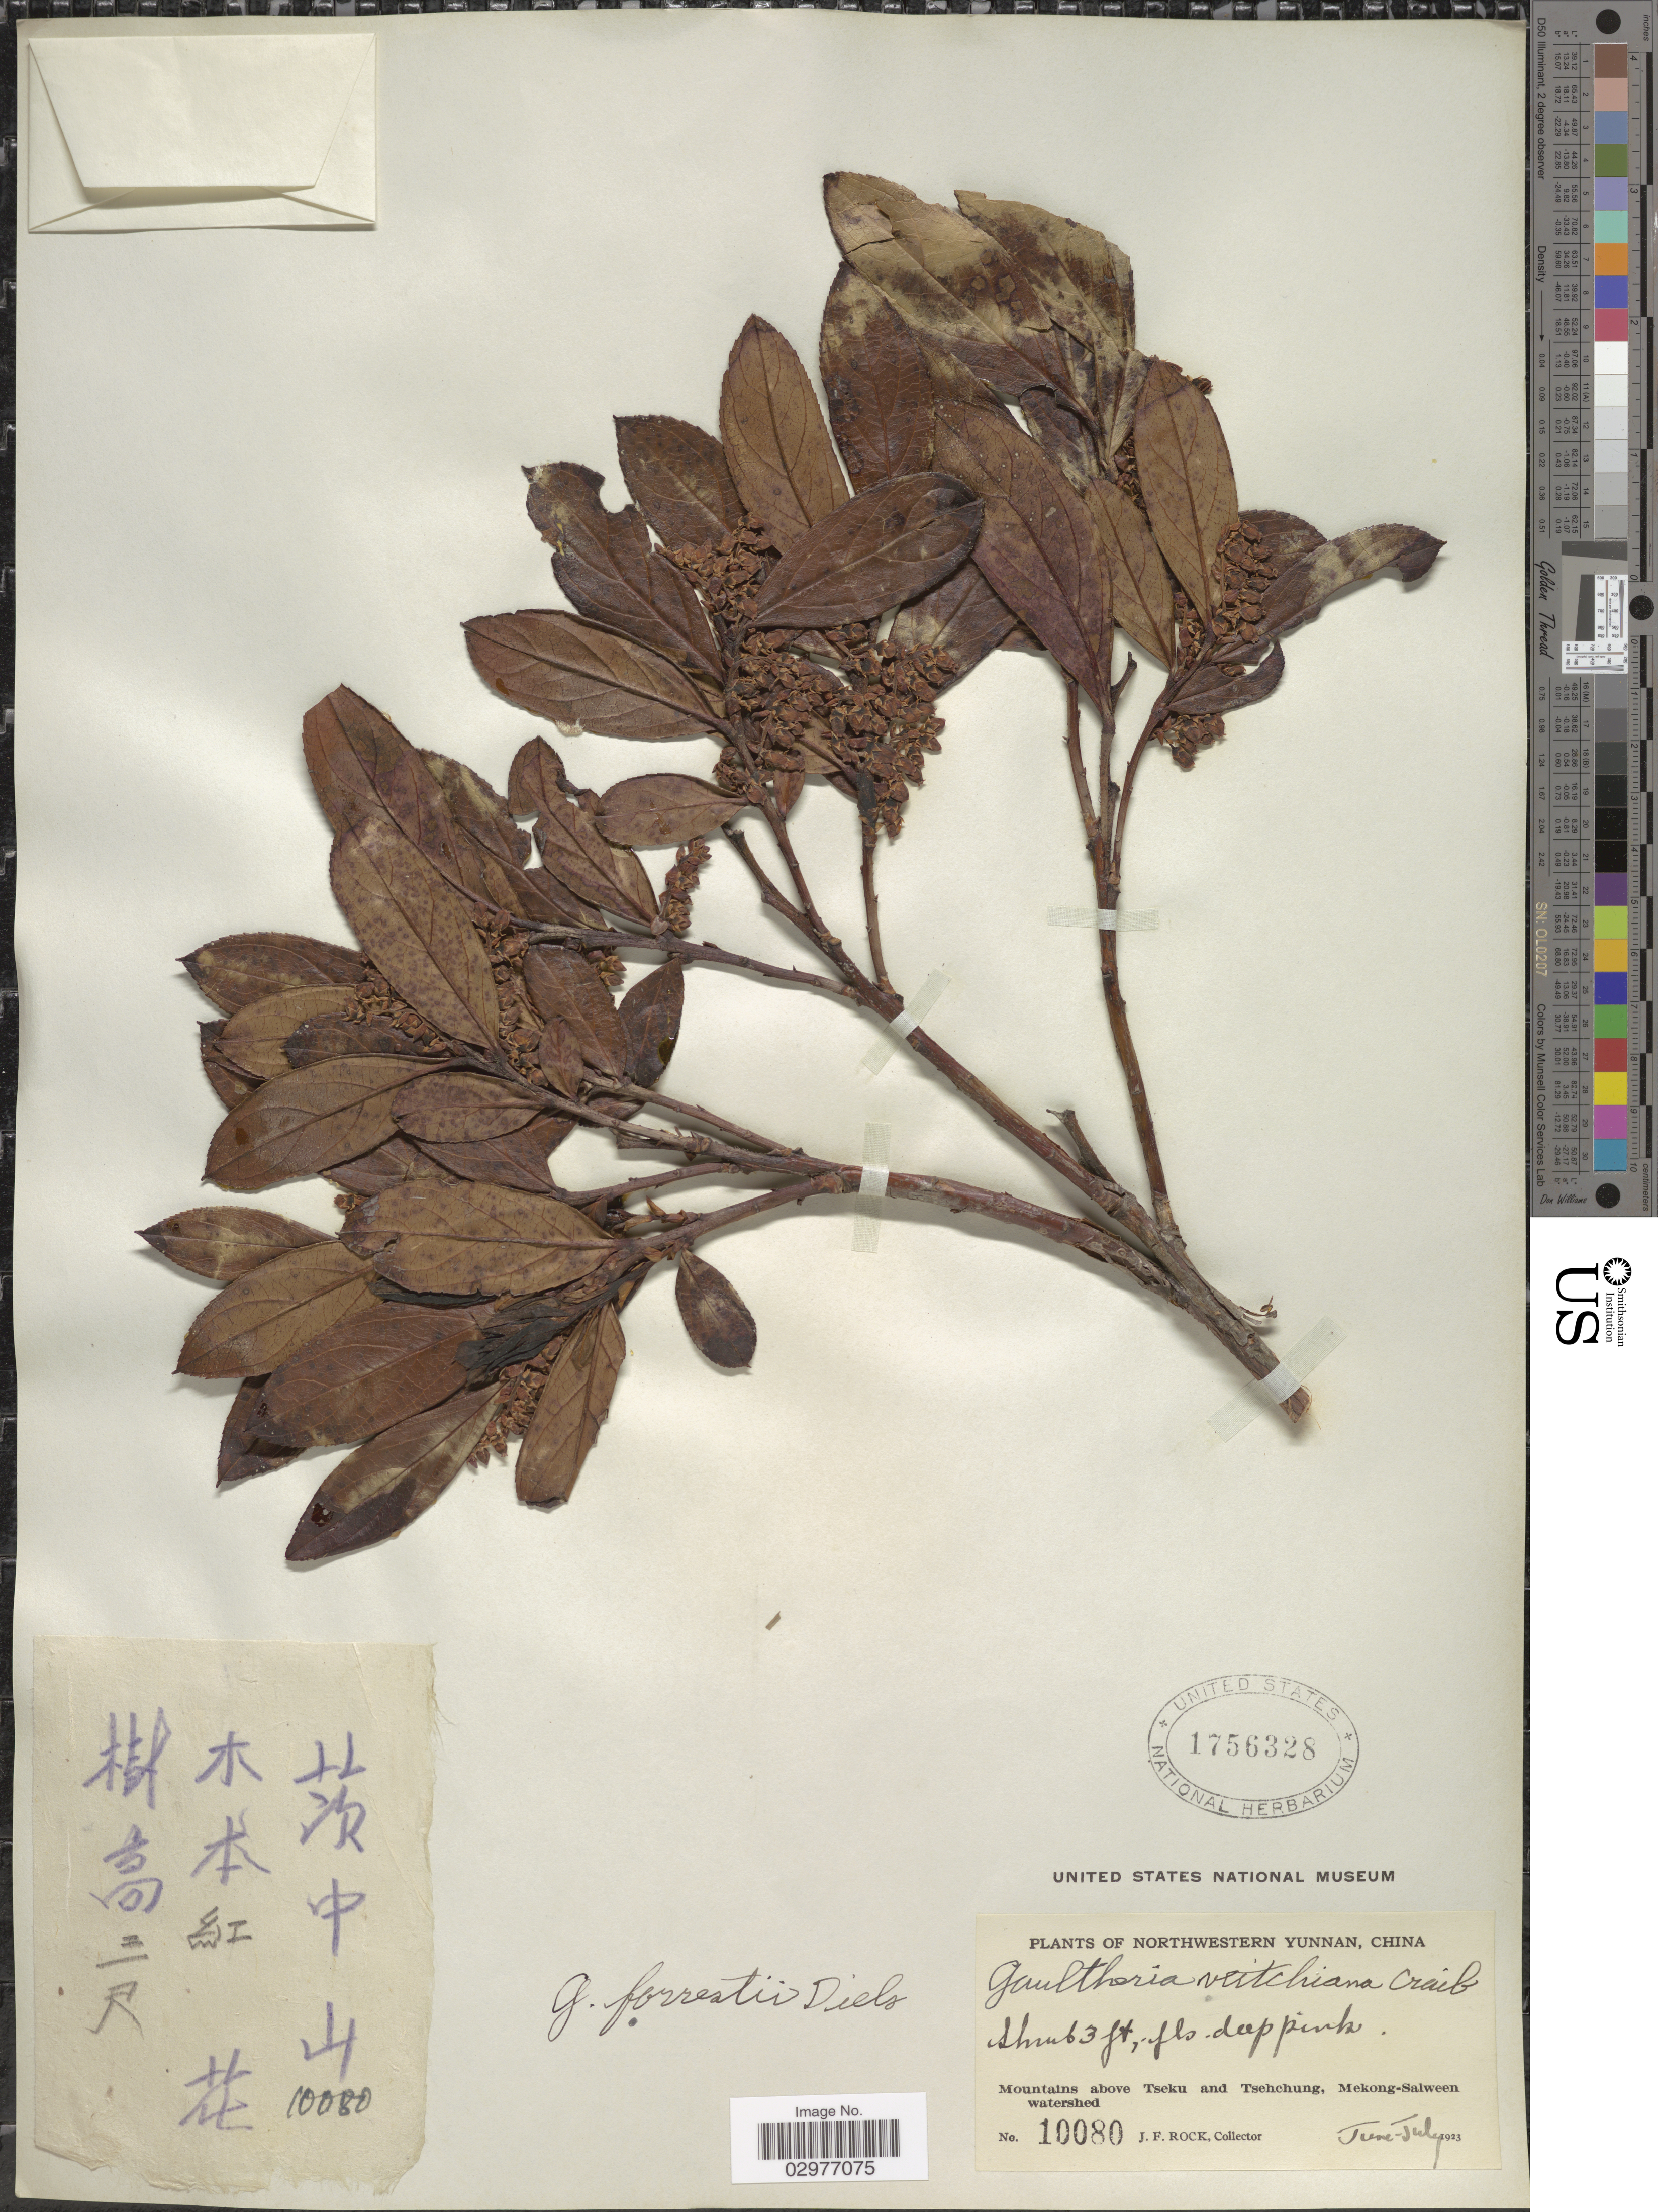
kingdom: Plantae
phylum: Tracheophyta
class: Magnoliopsida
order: Ericales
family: Ericaceae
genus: Gaultheria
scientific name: Gaultheria forrestii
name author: Diels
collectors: J. Rock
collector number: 10080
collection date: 1923-06/1923-07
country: China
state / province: Yunnan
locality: Northwestern Yunnan. Mountains above Tseku and Tsehchung, Mekon-Salween watershed.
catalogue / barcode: US 1756328